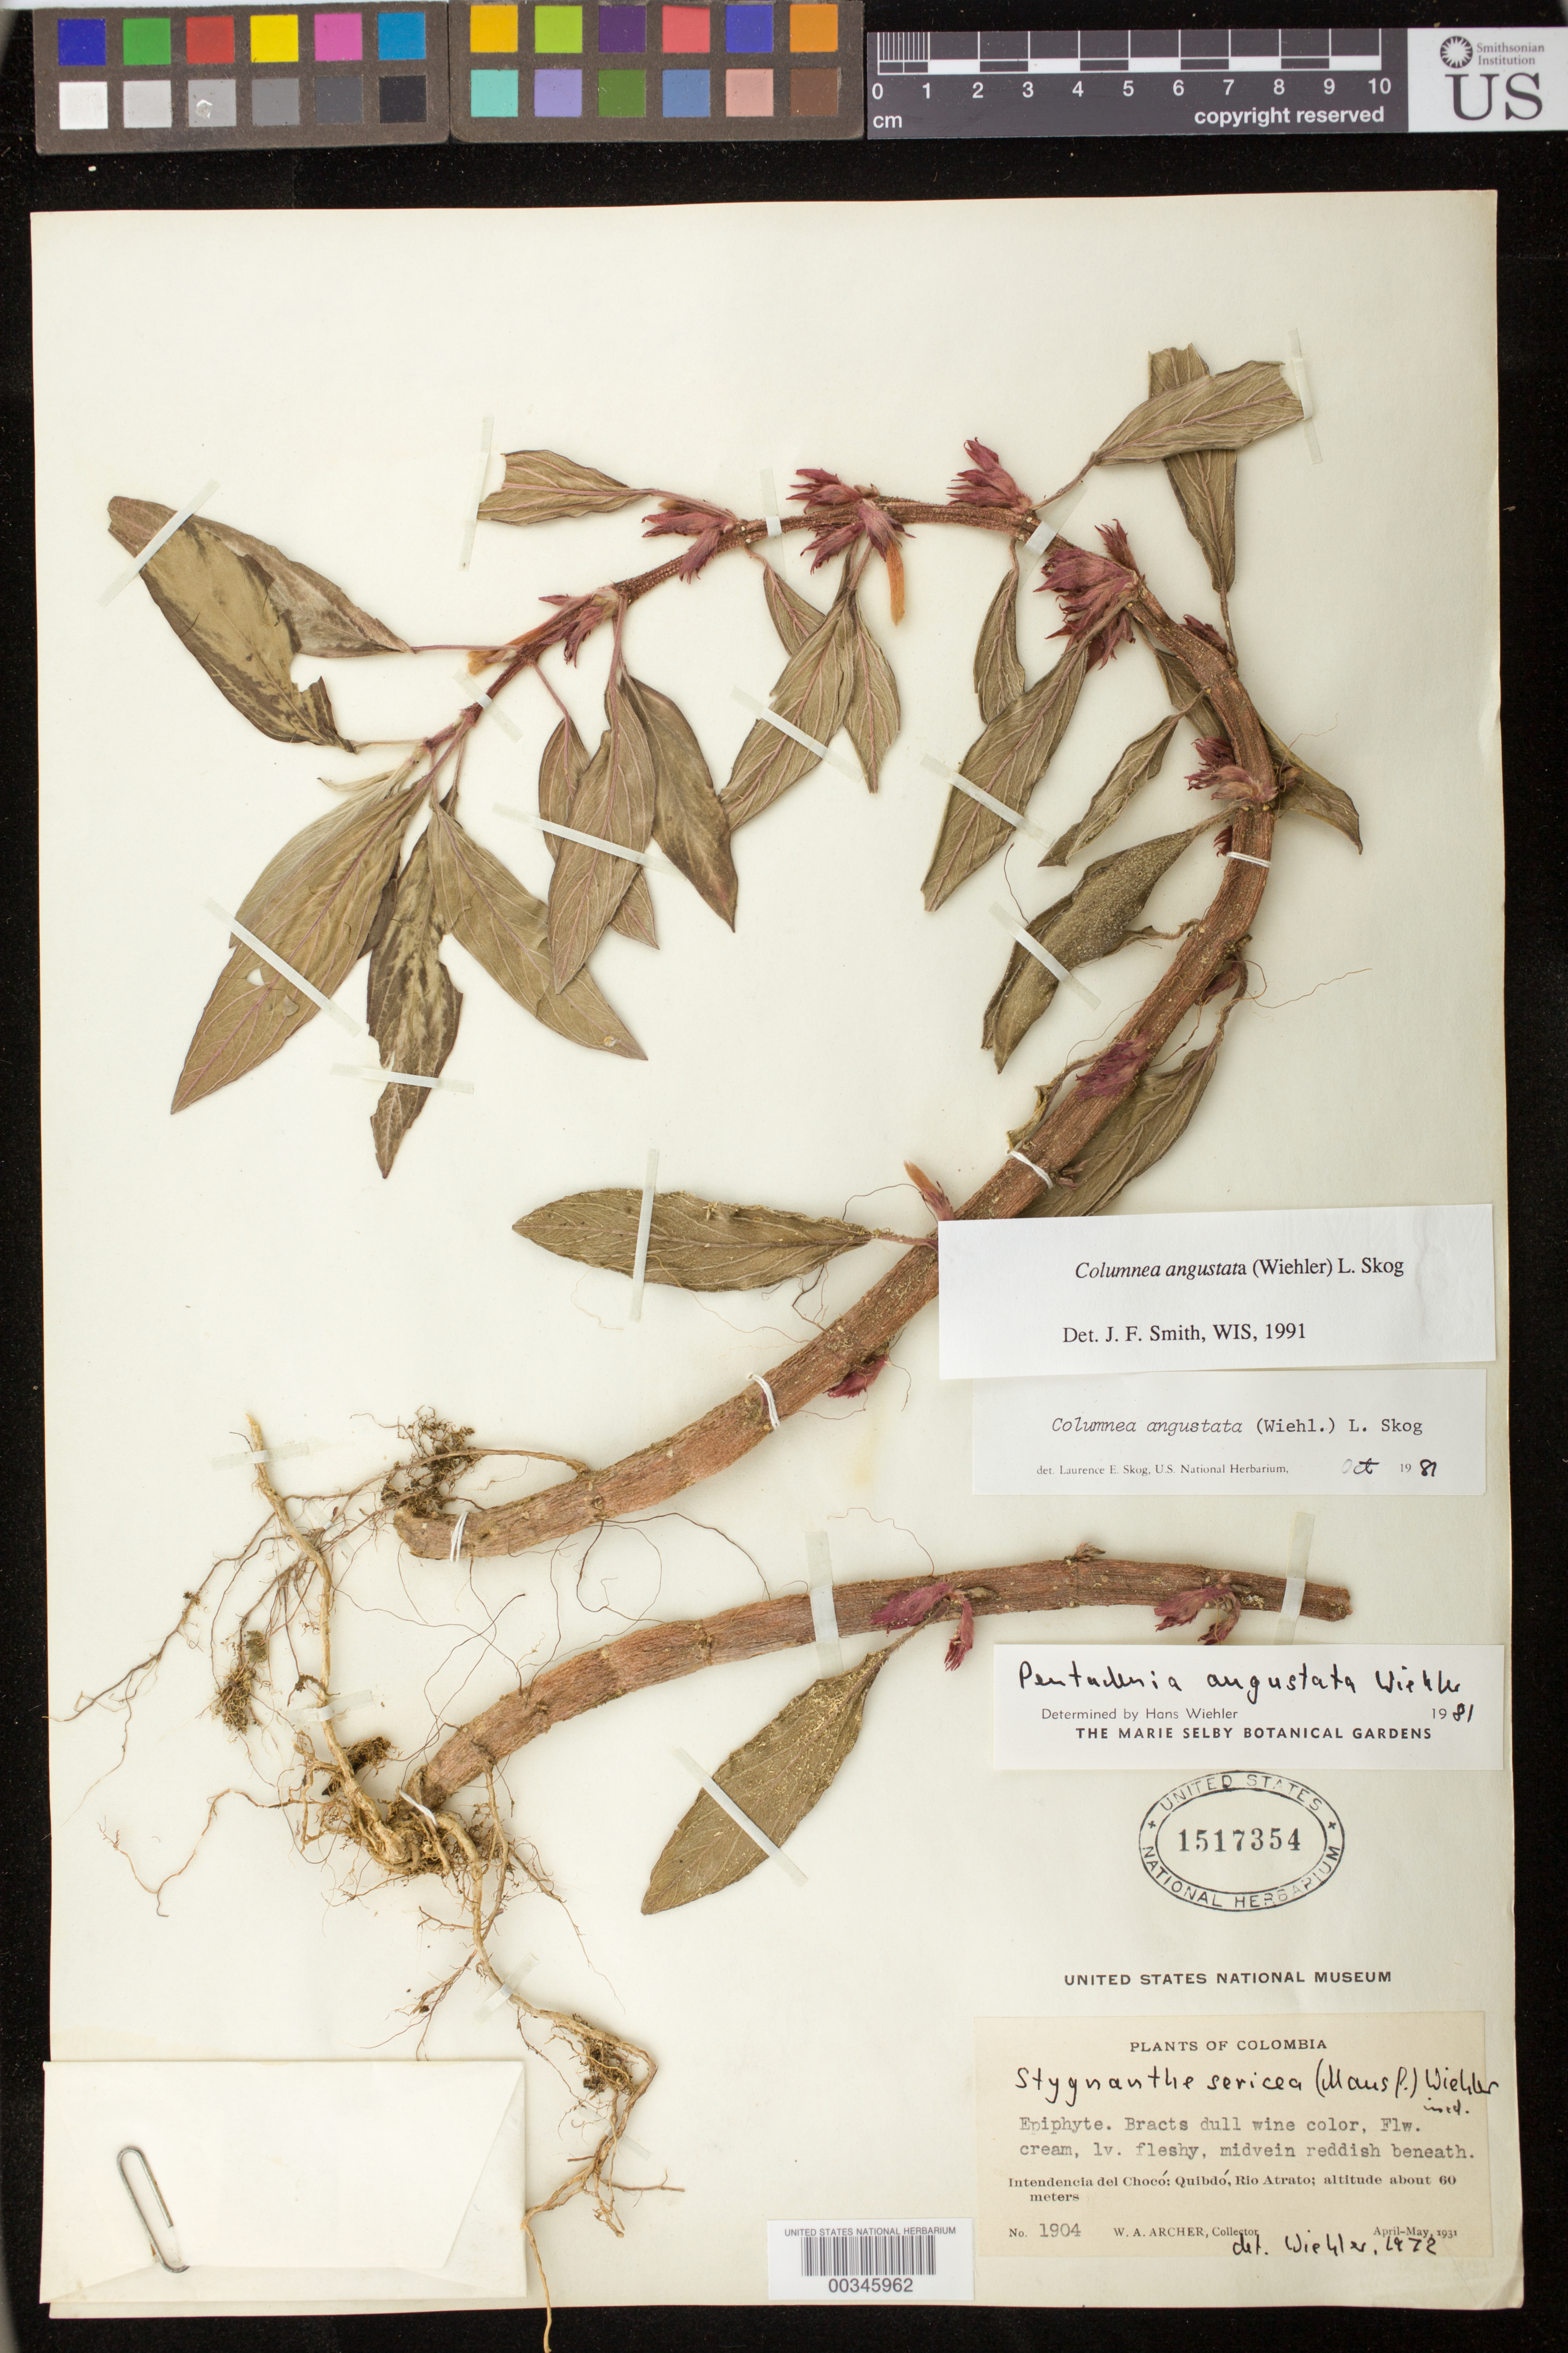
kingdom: Plantae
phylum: Tracheophyta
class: Magnoliopsida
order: Lamiales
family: Gesneriaceae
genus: Columnea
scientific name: Columnea angustata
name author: (Wiehler) L.E. Skog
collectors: A. W. Archer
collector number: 1904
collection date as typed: Apr-May 1931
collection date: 1931-04/1931-05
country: Colombia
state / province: Chocó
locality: Quibdo, Rio Atrato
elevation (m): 60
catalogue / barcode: US 1517354